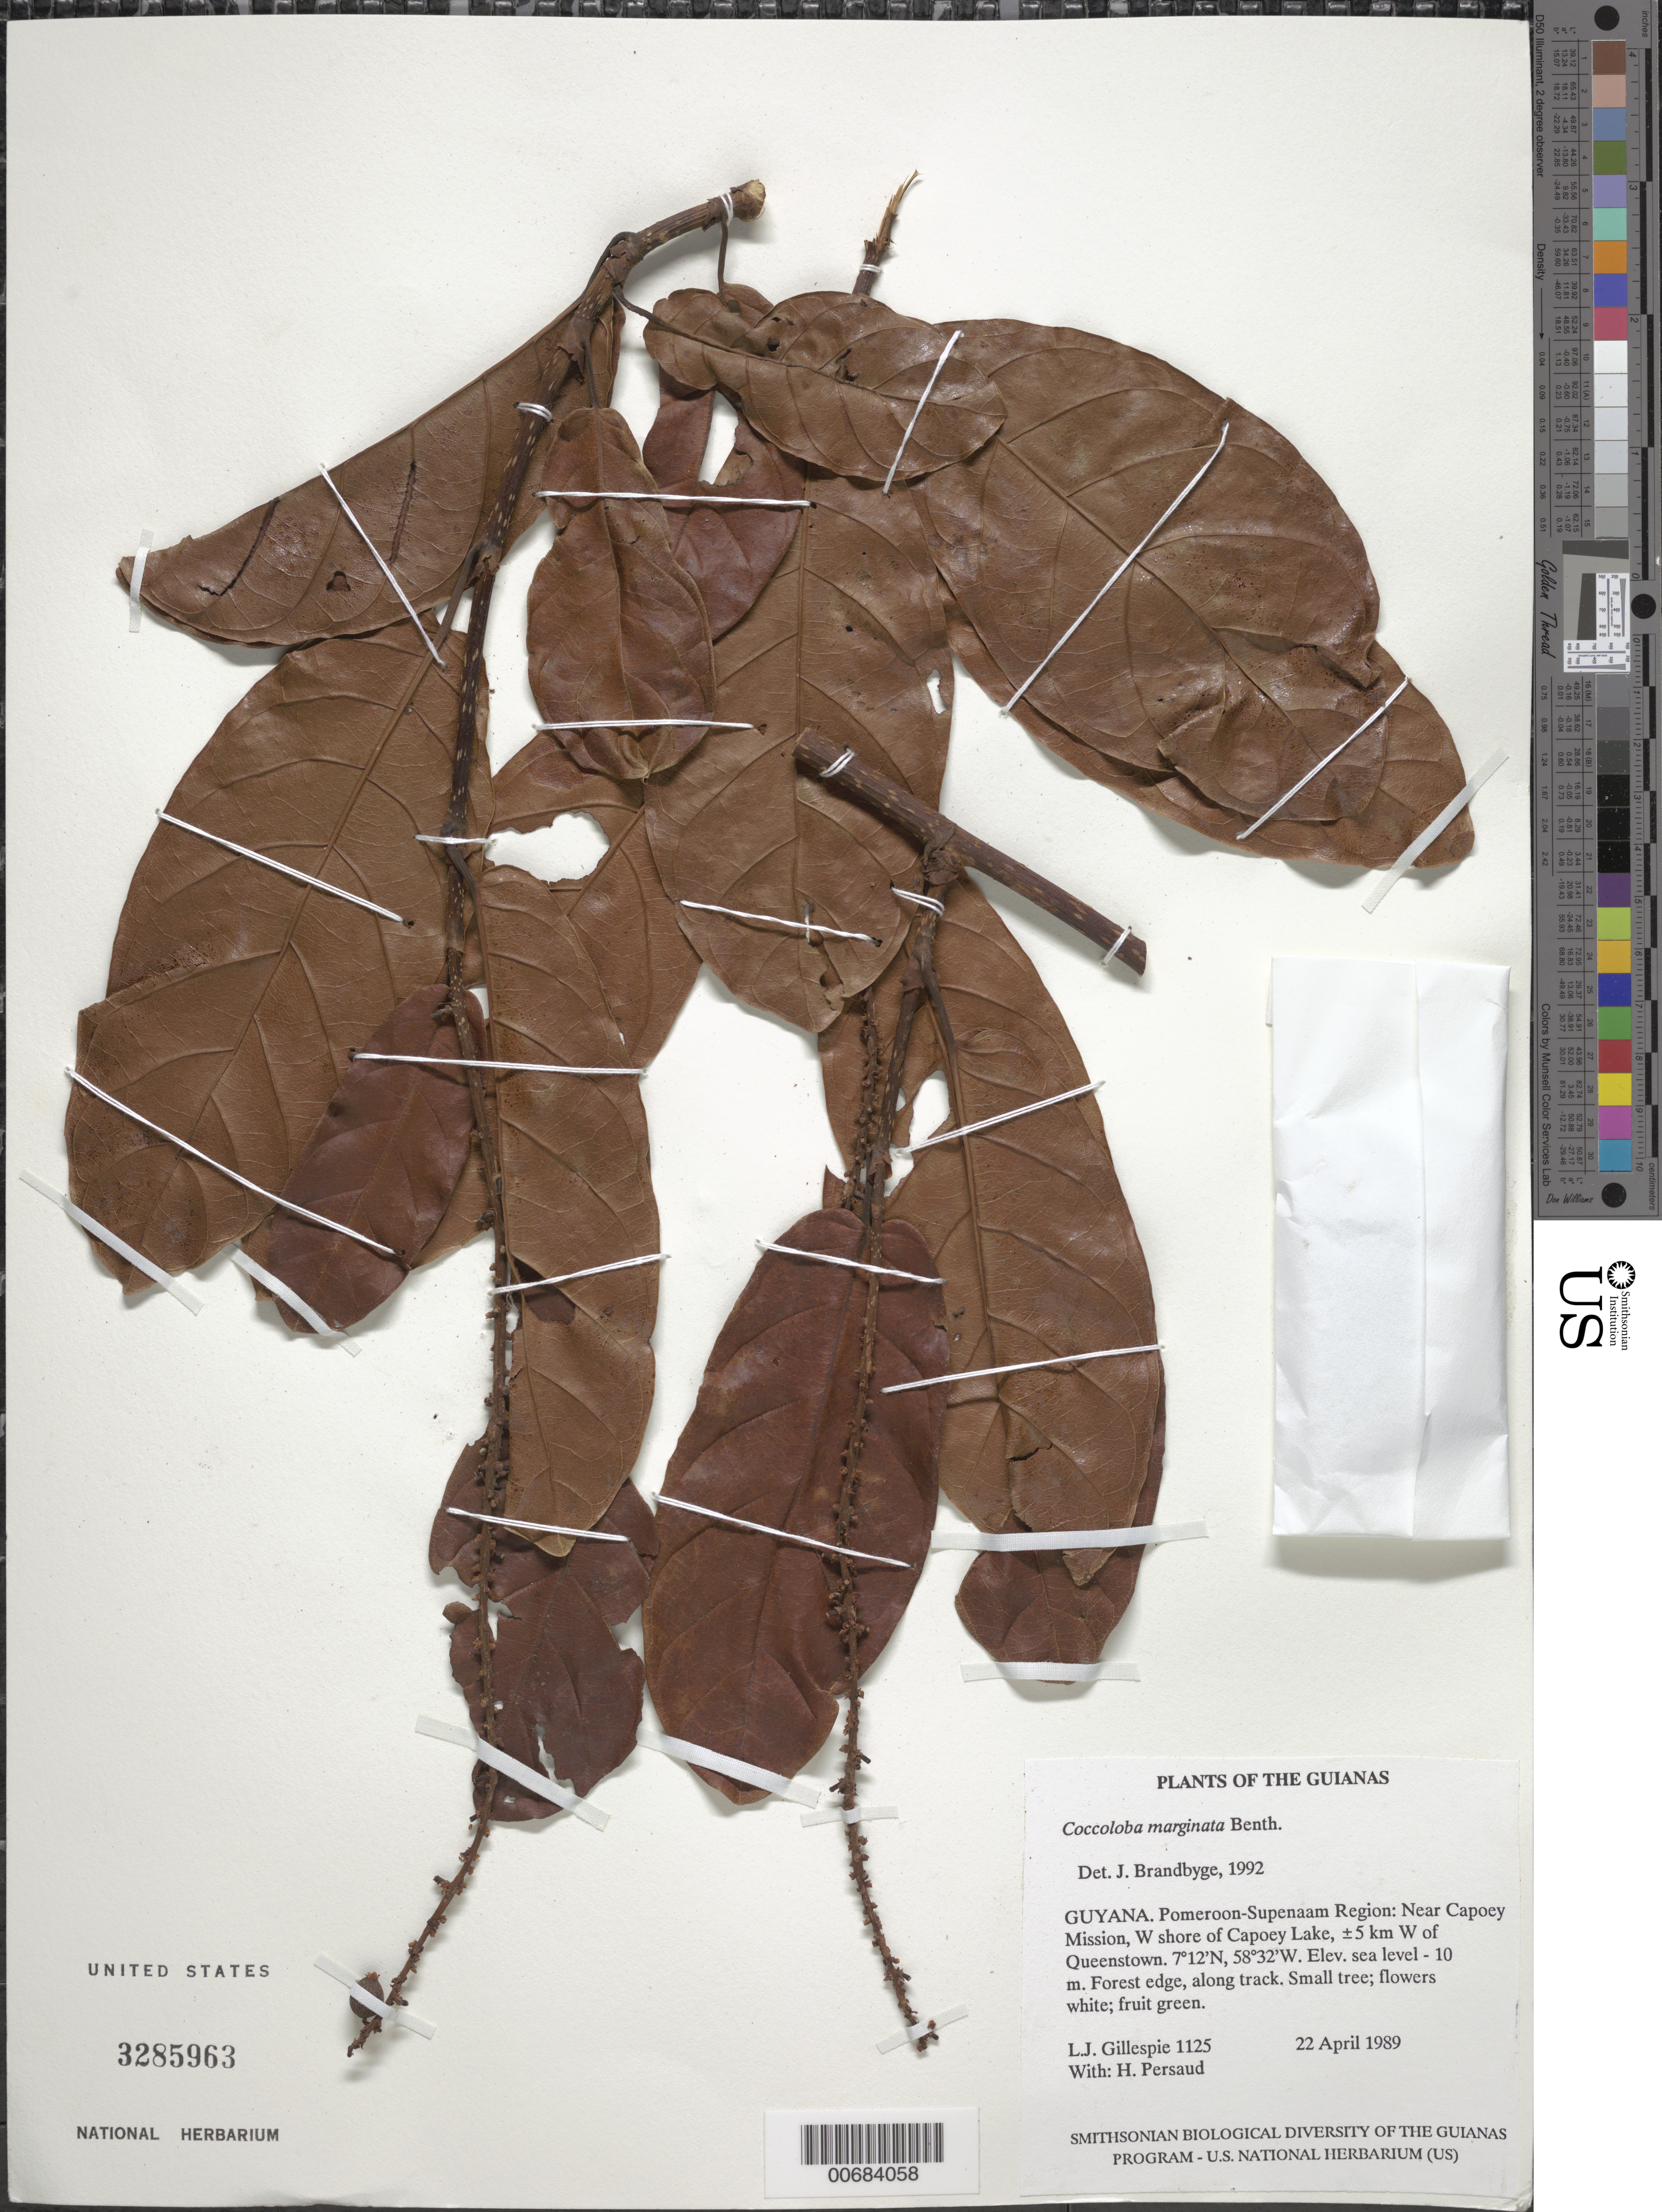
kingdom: Plantae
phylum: Tracheophyta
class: Magnoliopsida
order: Caryophyllales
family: Polygonaceae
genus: Coccoloba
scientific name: Coccoloba marginata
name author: Benth.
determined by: Brandbyge, J.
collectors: L. J. Gillespie & H. Persaud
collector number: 1125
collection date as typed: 22 April 1989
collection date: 1989-04-22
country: Guyana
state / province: Pomeroon-Supenaam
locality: Capoey Mission, west shore of Capoey Lake, ±5 km W of Queenstown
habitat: Forest edge, along track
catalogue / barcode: US 3285963